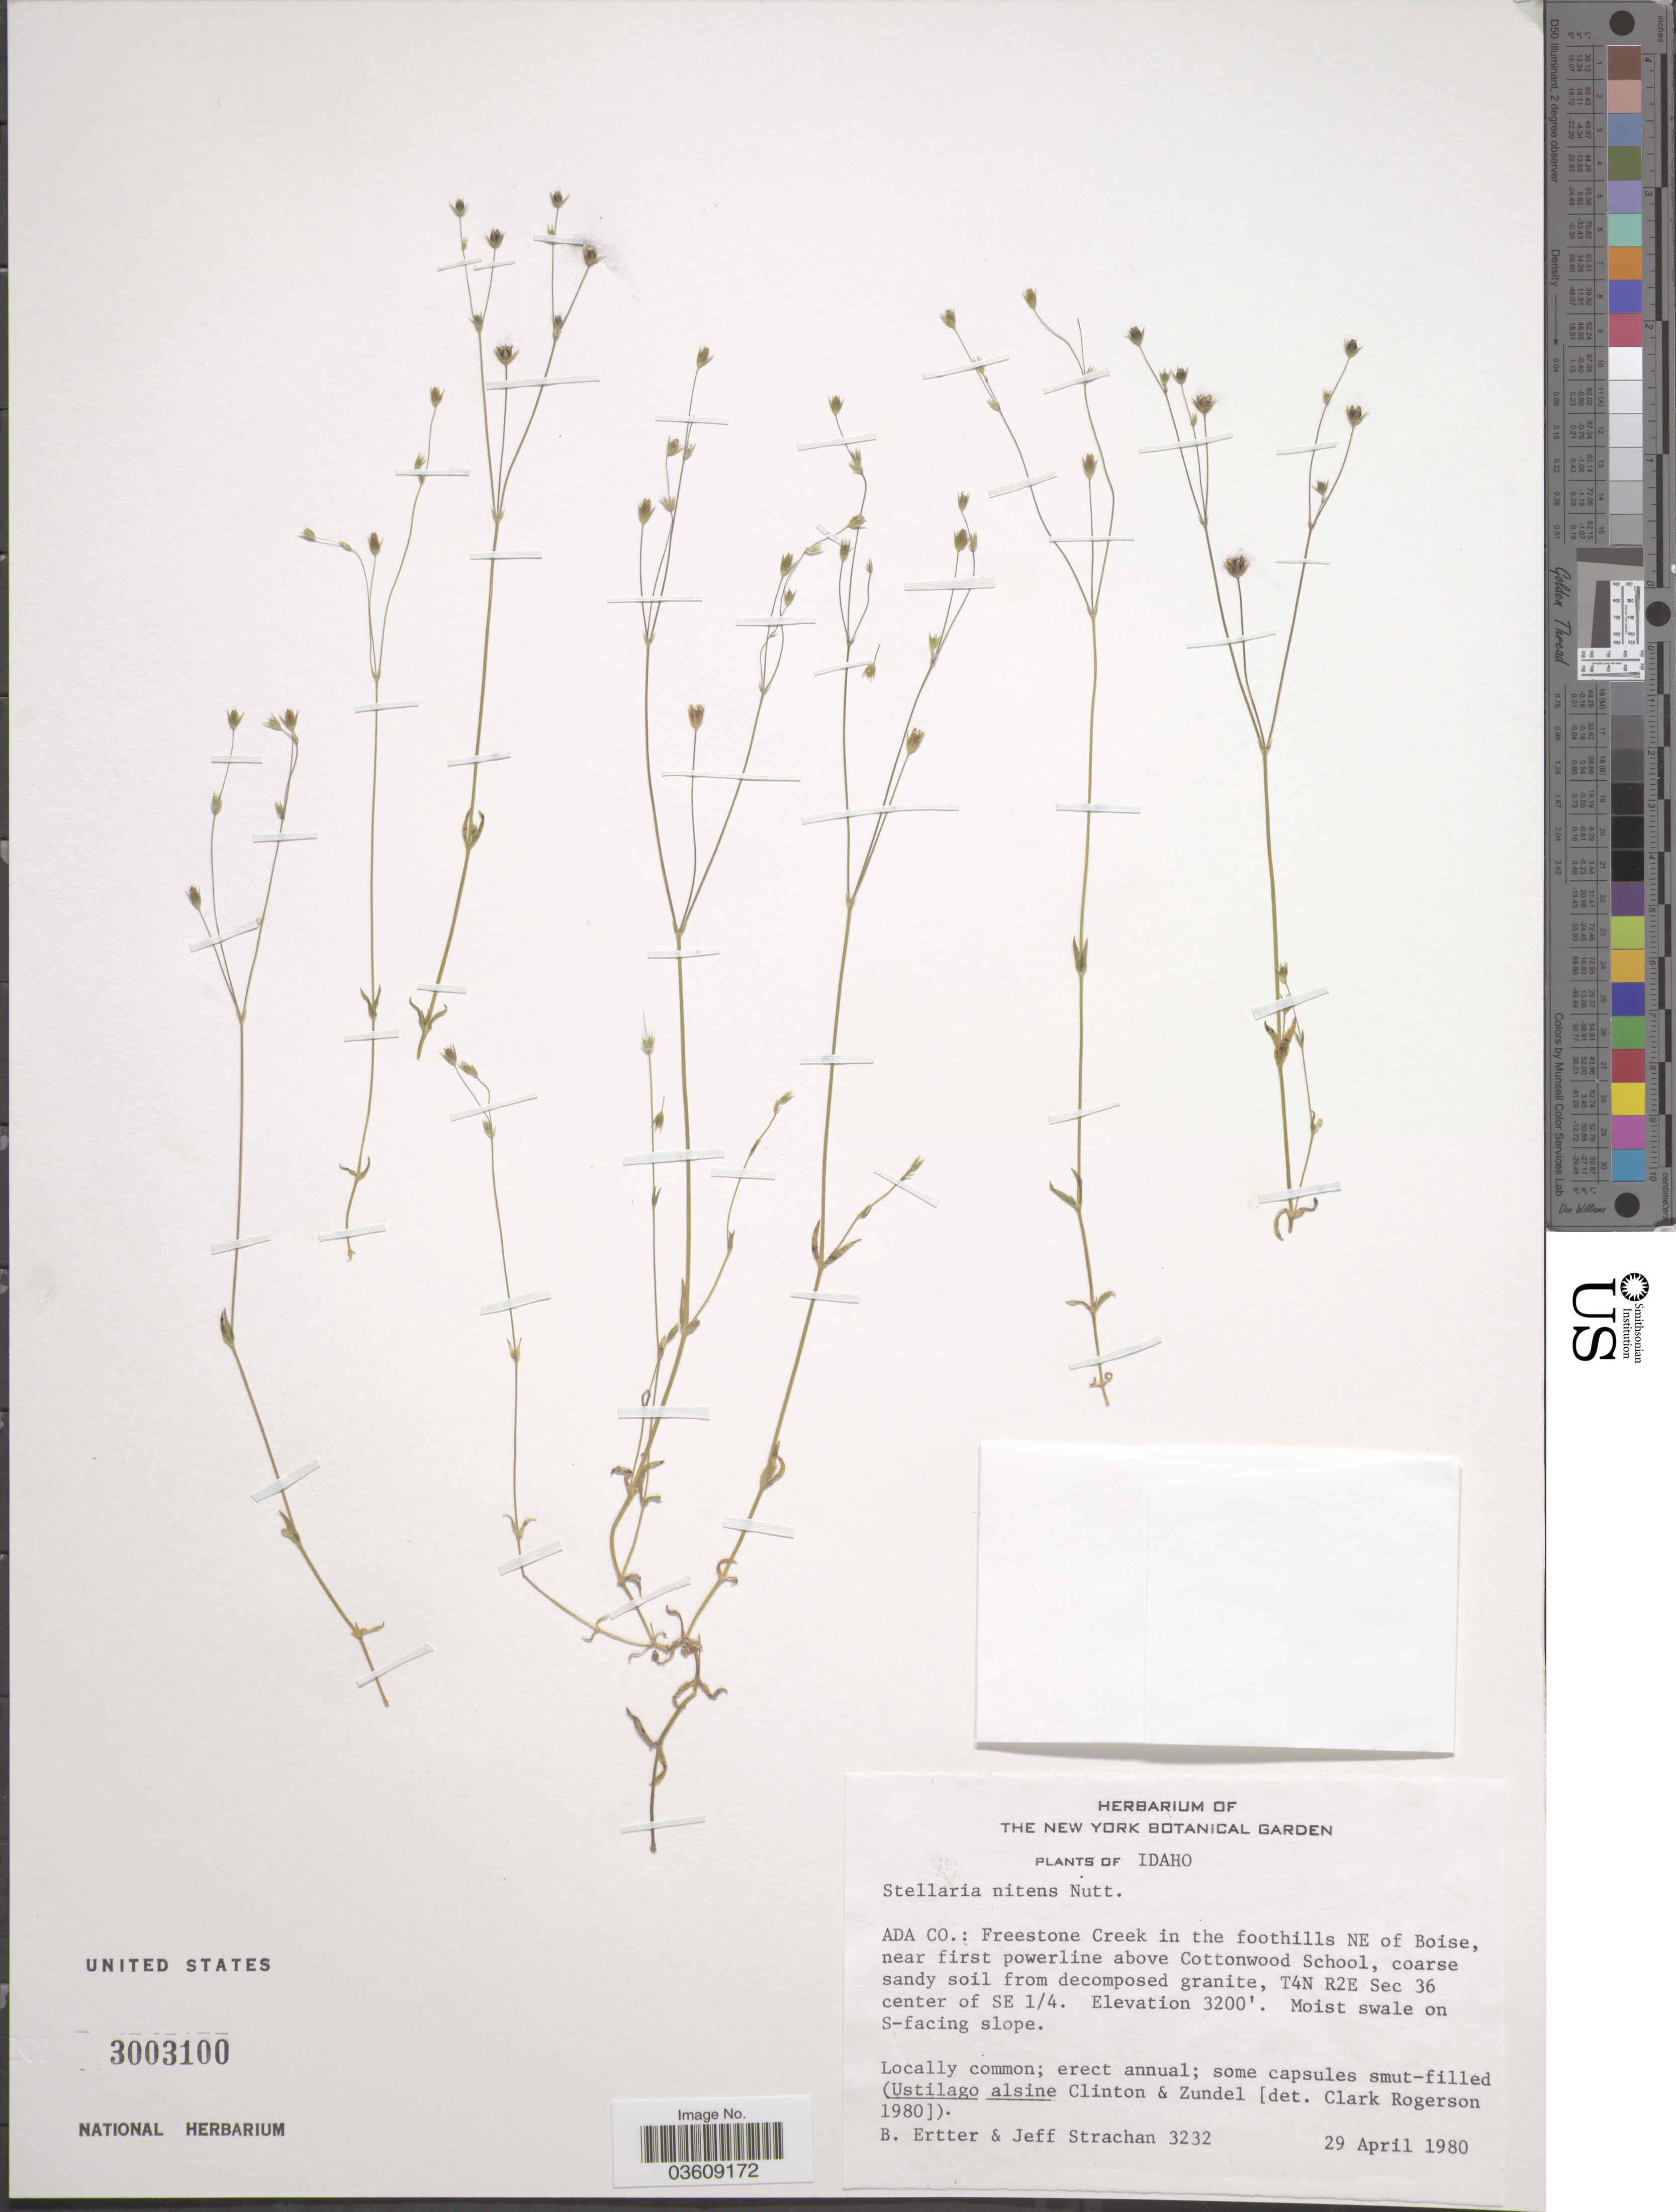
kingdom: Plantae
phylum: Tracheophyta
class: Magnoliopsida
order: Caryophyllales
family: Caryophyllaceae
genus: Stellaria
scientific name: Stellaria nitens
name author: Nutt.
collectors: B. Ertter & J. Strachan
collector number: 3232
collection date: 1980-04-29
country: United States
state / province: Idaho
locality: Ada Co.: Freestone Creek in the foothills NE of Boise, near first powerline above Cottonwood School, T4N R2E Sec 36 center of SE 1/4.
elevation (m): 975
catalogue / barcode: US 3003100